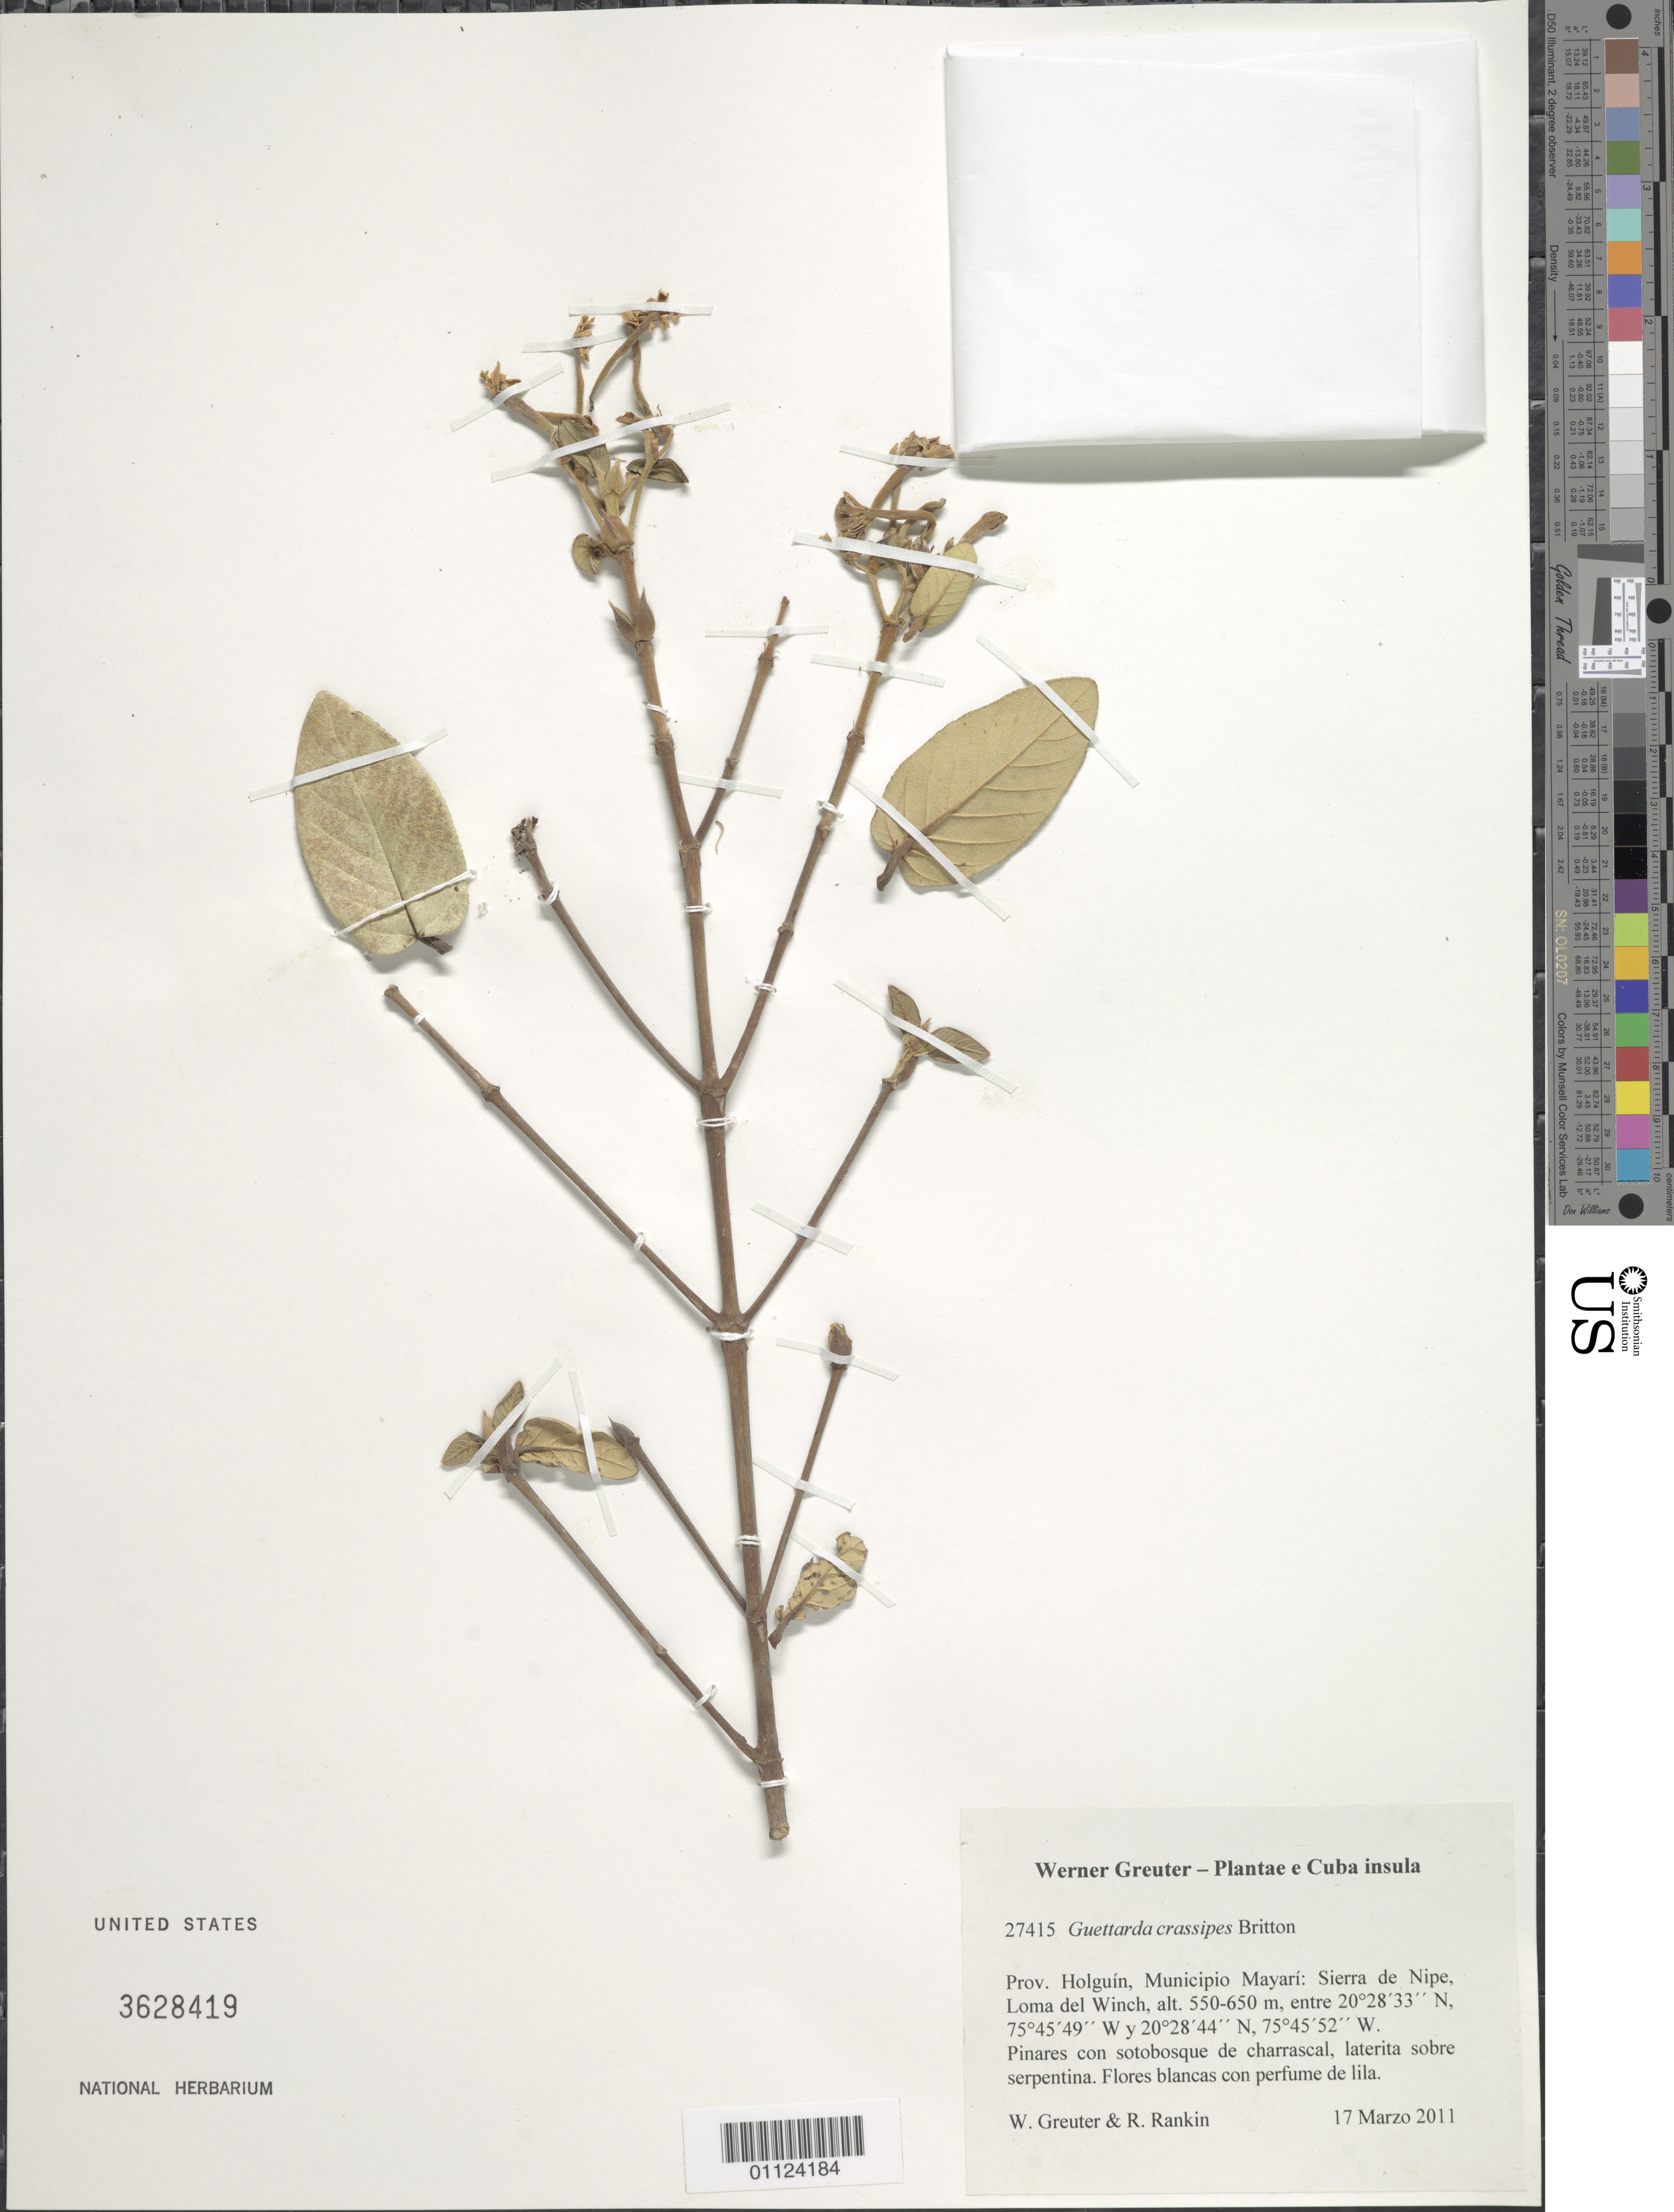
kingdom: Plantae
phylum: Tracheophyta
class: Magnoliopsida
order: Gentianales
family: Rubiaceae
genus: Guettarda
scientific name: Guettarda crassipes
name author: Britton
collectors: W. Greuter & R. Rankin Rodriguez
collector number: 27415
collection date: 2011-03-17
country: Cuba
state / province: Holguín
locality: Municipio Mayarí: Sierra de Nipe, Loma del Winch.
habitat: Pinares con sotobosque de charrascal, laterita sobre serpentina.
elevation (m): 550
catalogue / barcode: US 3628419